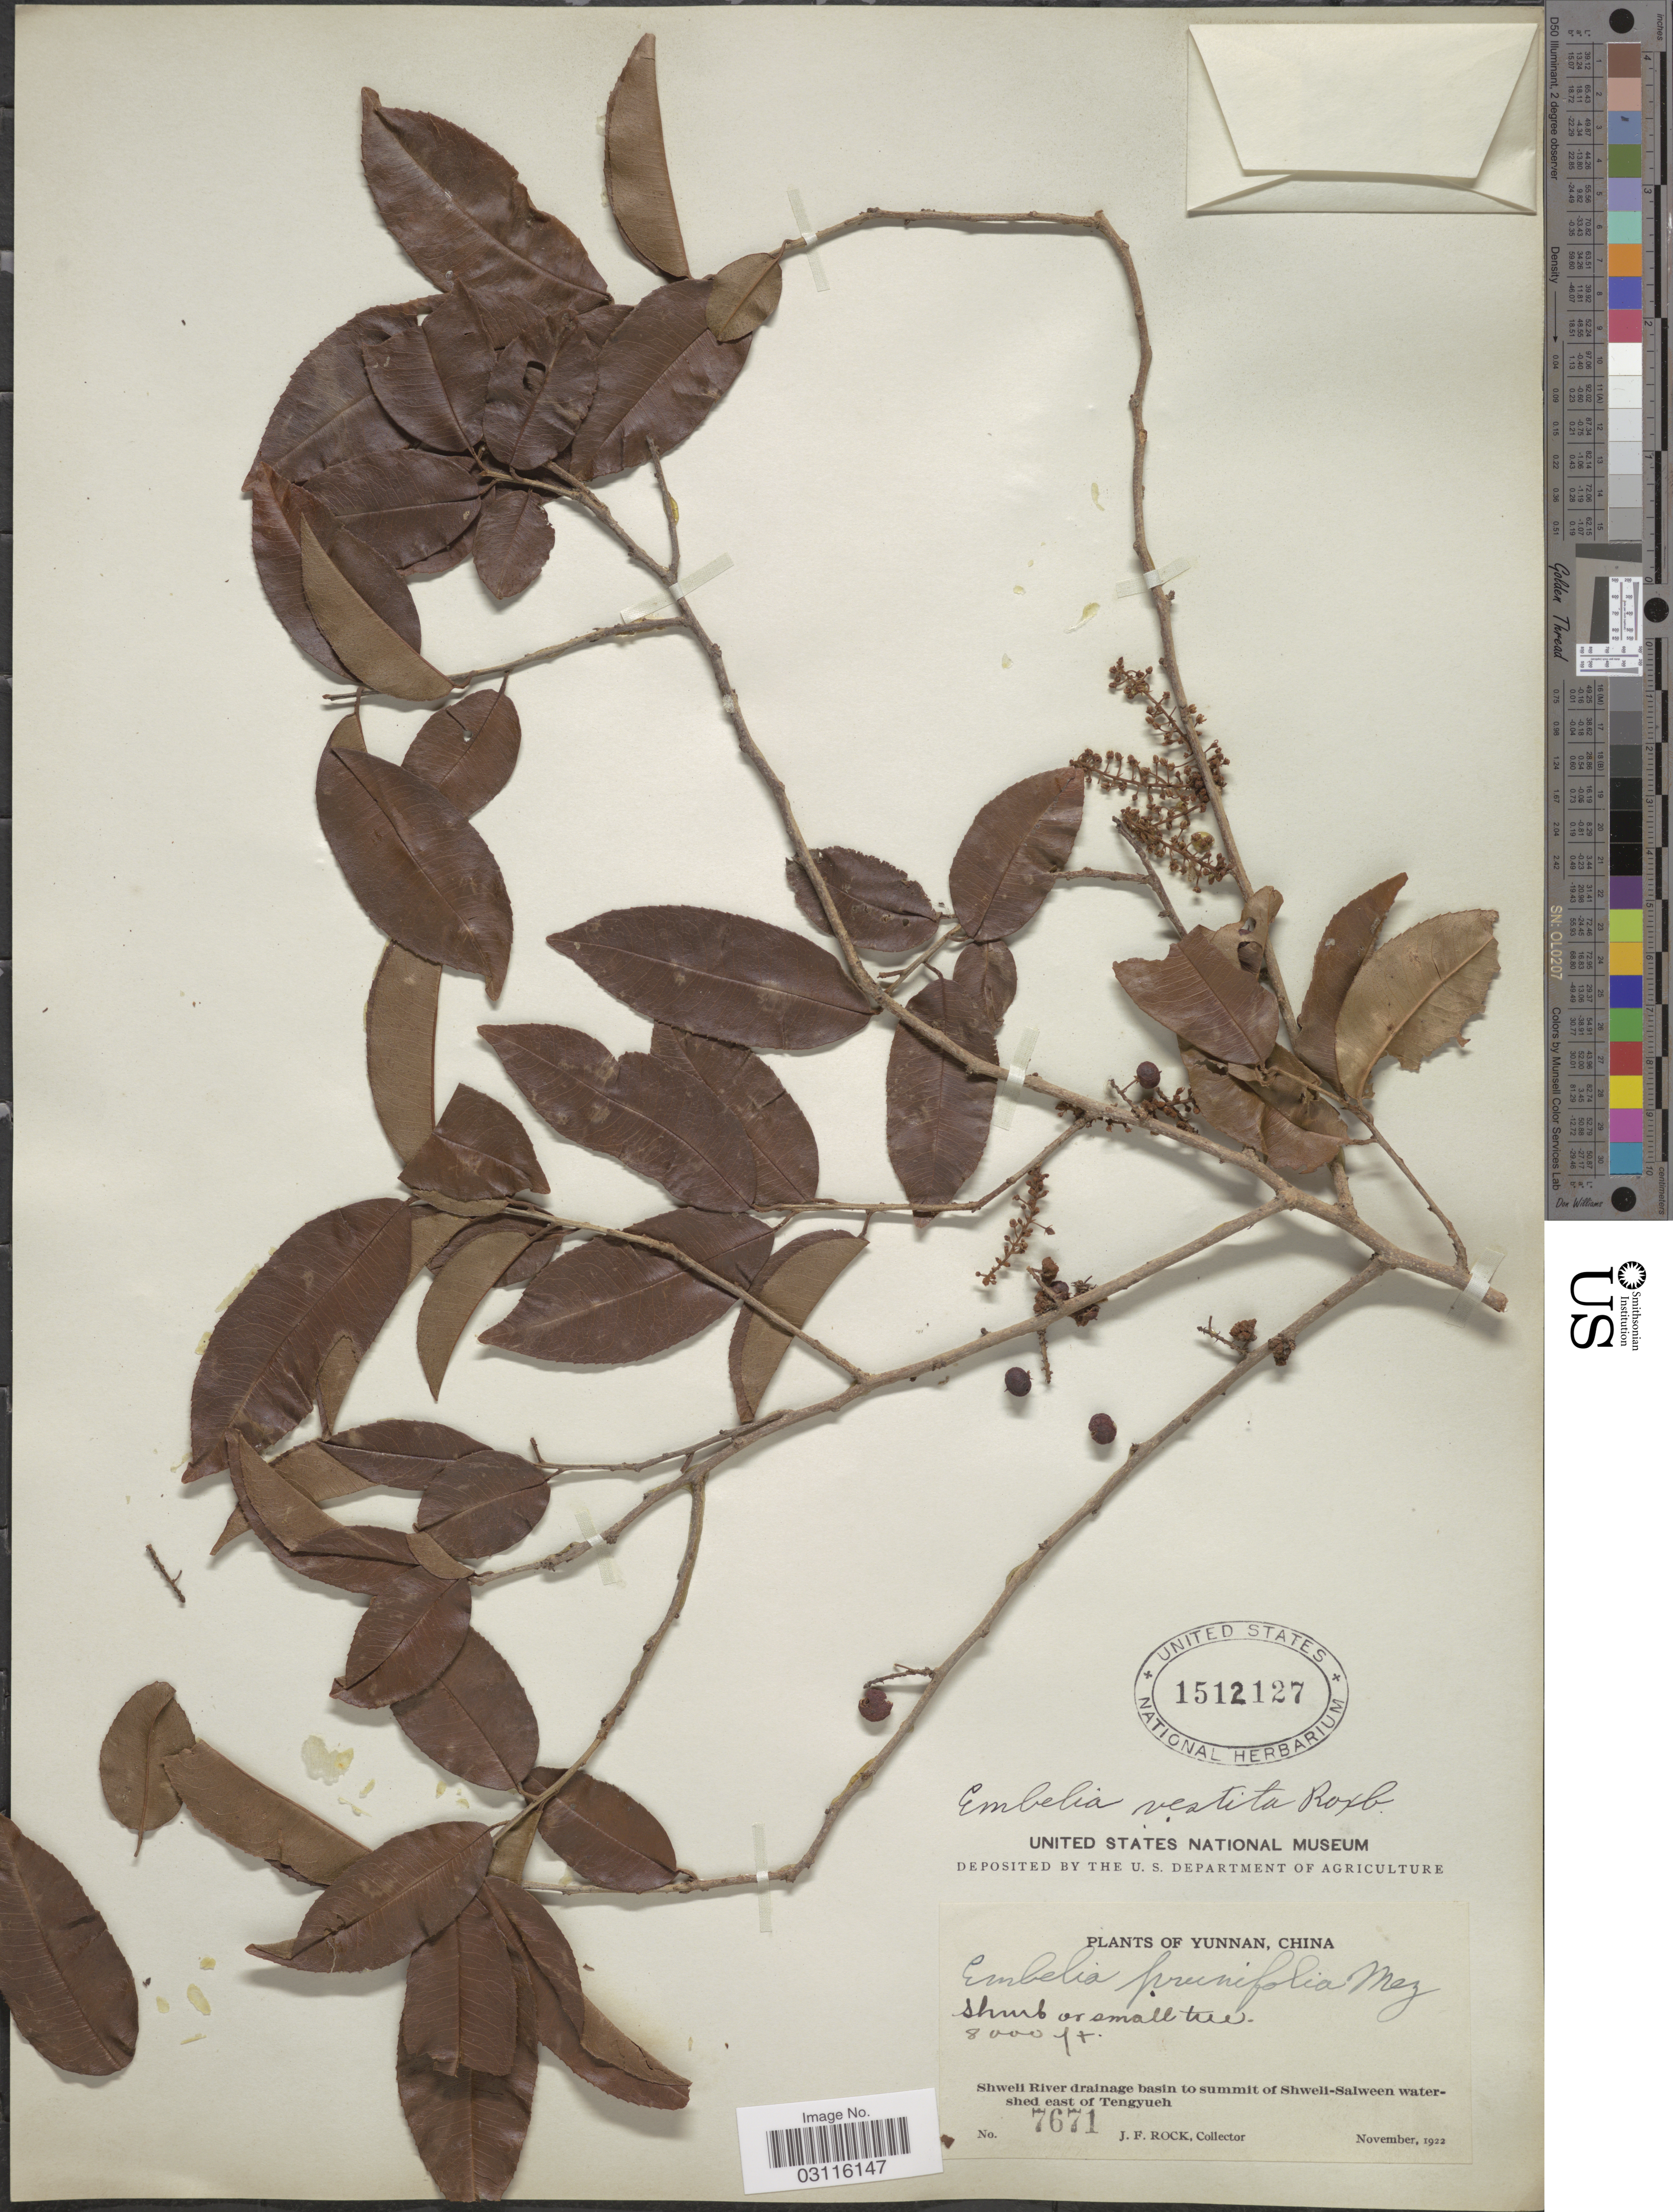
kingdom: Plantae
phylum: Tracheophyta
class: Magnoliopsida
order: Ericales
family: Primulaceae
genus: Embelia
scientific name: Embelia vestita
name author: Roxb.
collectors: J. Rock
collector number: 7671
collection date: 1922-11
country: China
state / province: Yunnan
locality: Shweli River drainage basin to summit of Shweli-Salween watershed, east of Tengyueh.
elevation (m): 2438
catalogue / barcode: US 1512127